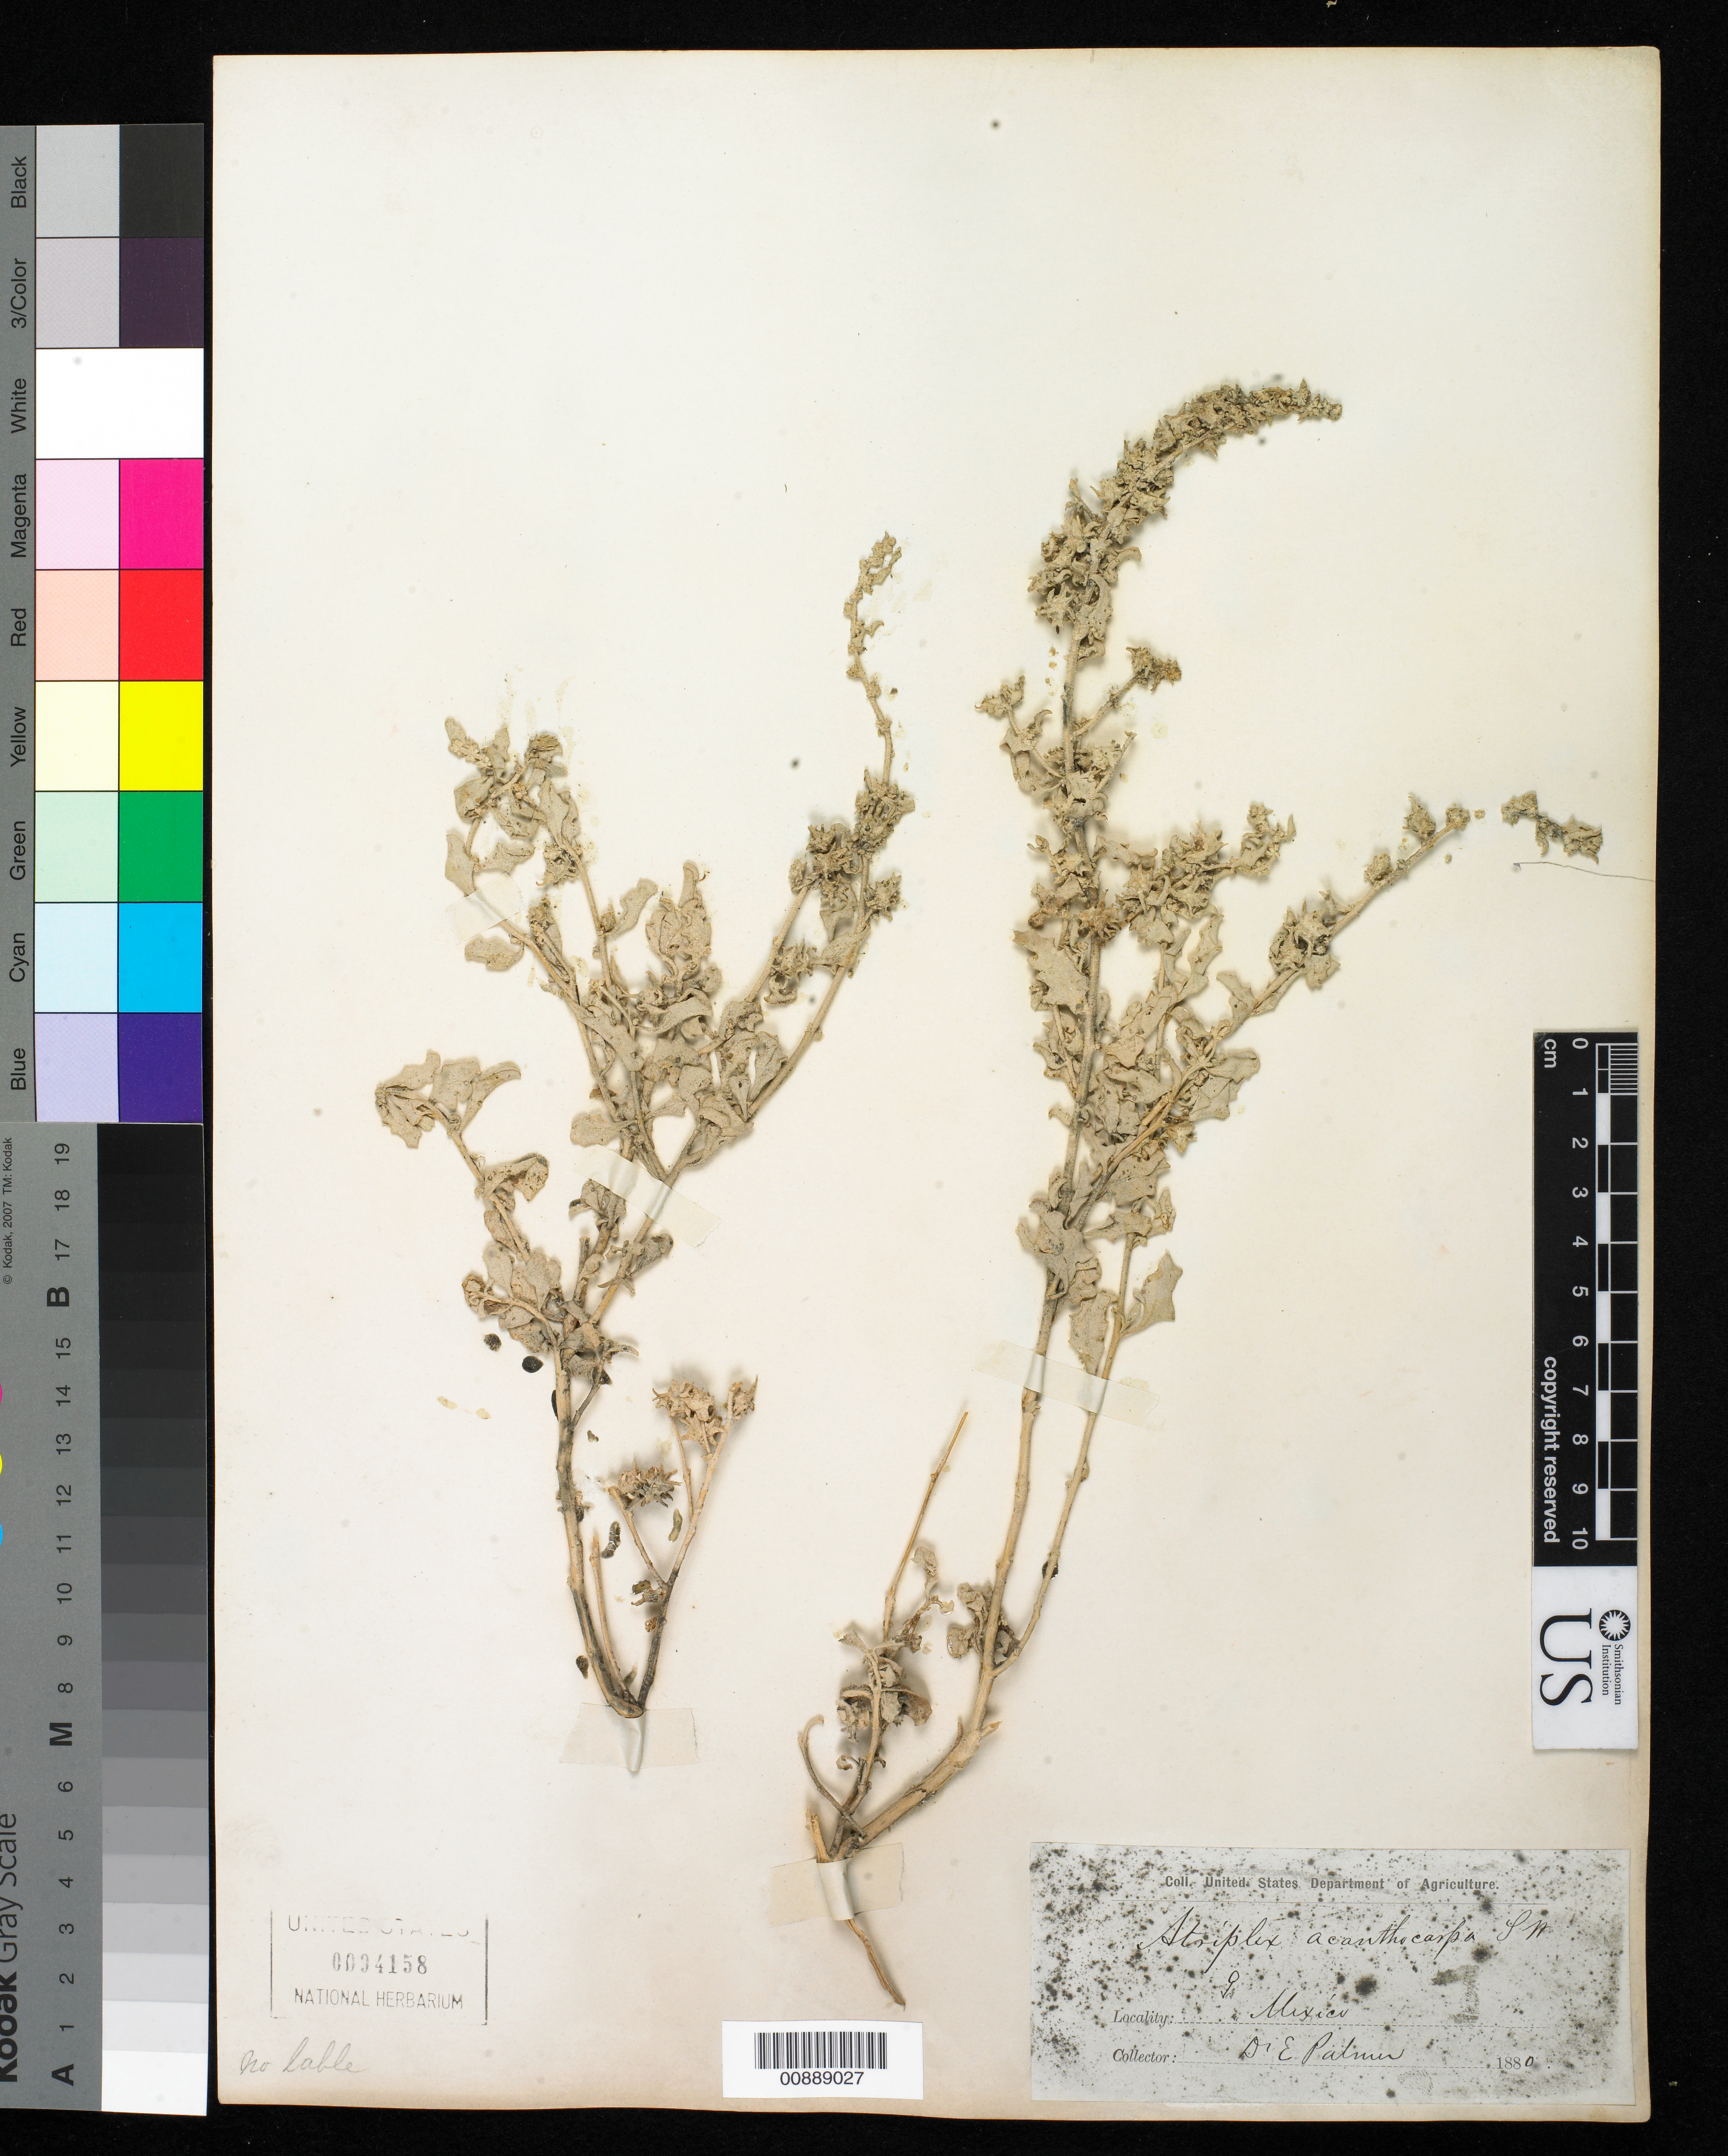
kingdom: Plantae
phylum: Tracheophyta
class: Magnoliopsida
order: Caryophyllales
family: Amaranthaceae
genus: Atriplex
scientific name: Atriplex acanthocarpa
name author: (Torr.) S. Watson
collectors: E. Palmer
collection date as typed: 1880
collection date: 1880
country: Mexico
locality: Mexico.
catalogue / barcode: US 94158